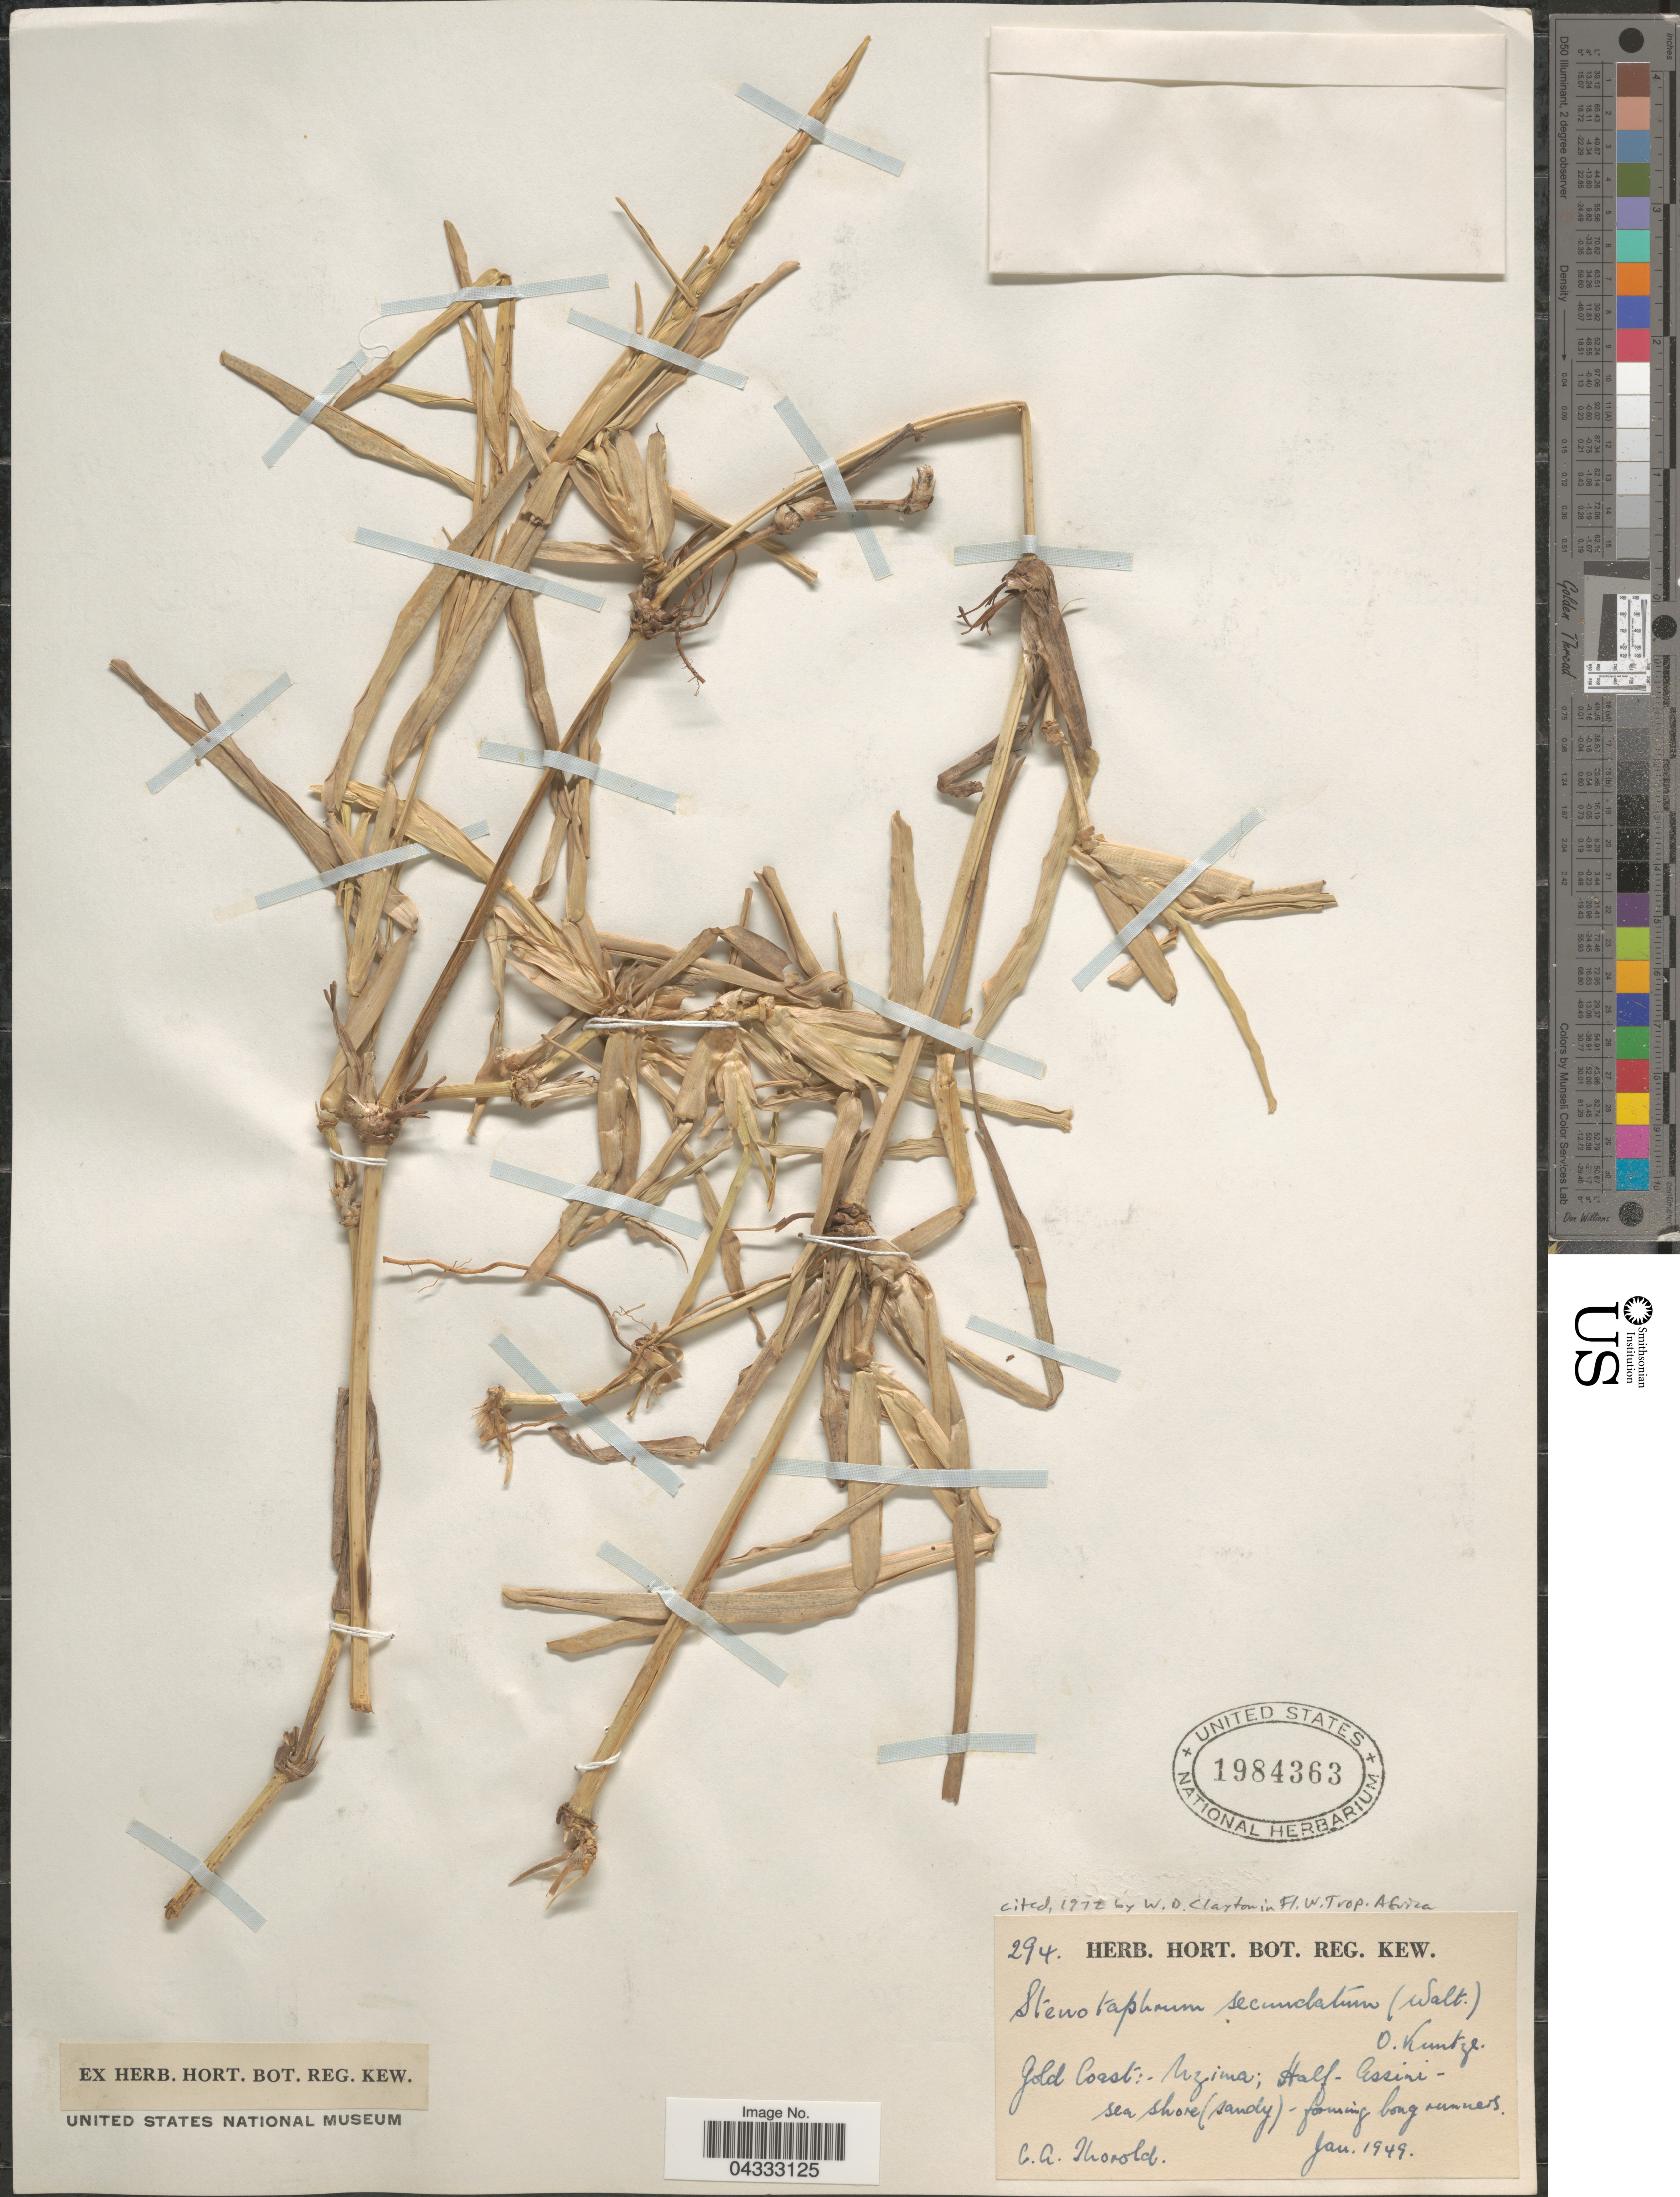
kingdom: Plantae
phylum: Tracheophyta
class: Liliopsida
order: Poales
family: Poaceae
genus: Stenotaphrum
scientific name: Stenotaphrum secundatum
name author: (Walter) Kuntze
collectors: C. Thorold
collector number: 294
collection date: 1949-01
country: Ghana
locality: Gold Coast: Nzima; Half-Assini - sea shore.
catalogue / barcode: US 1984363